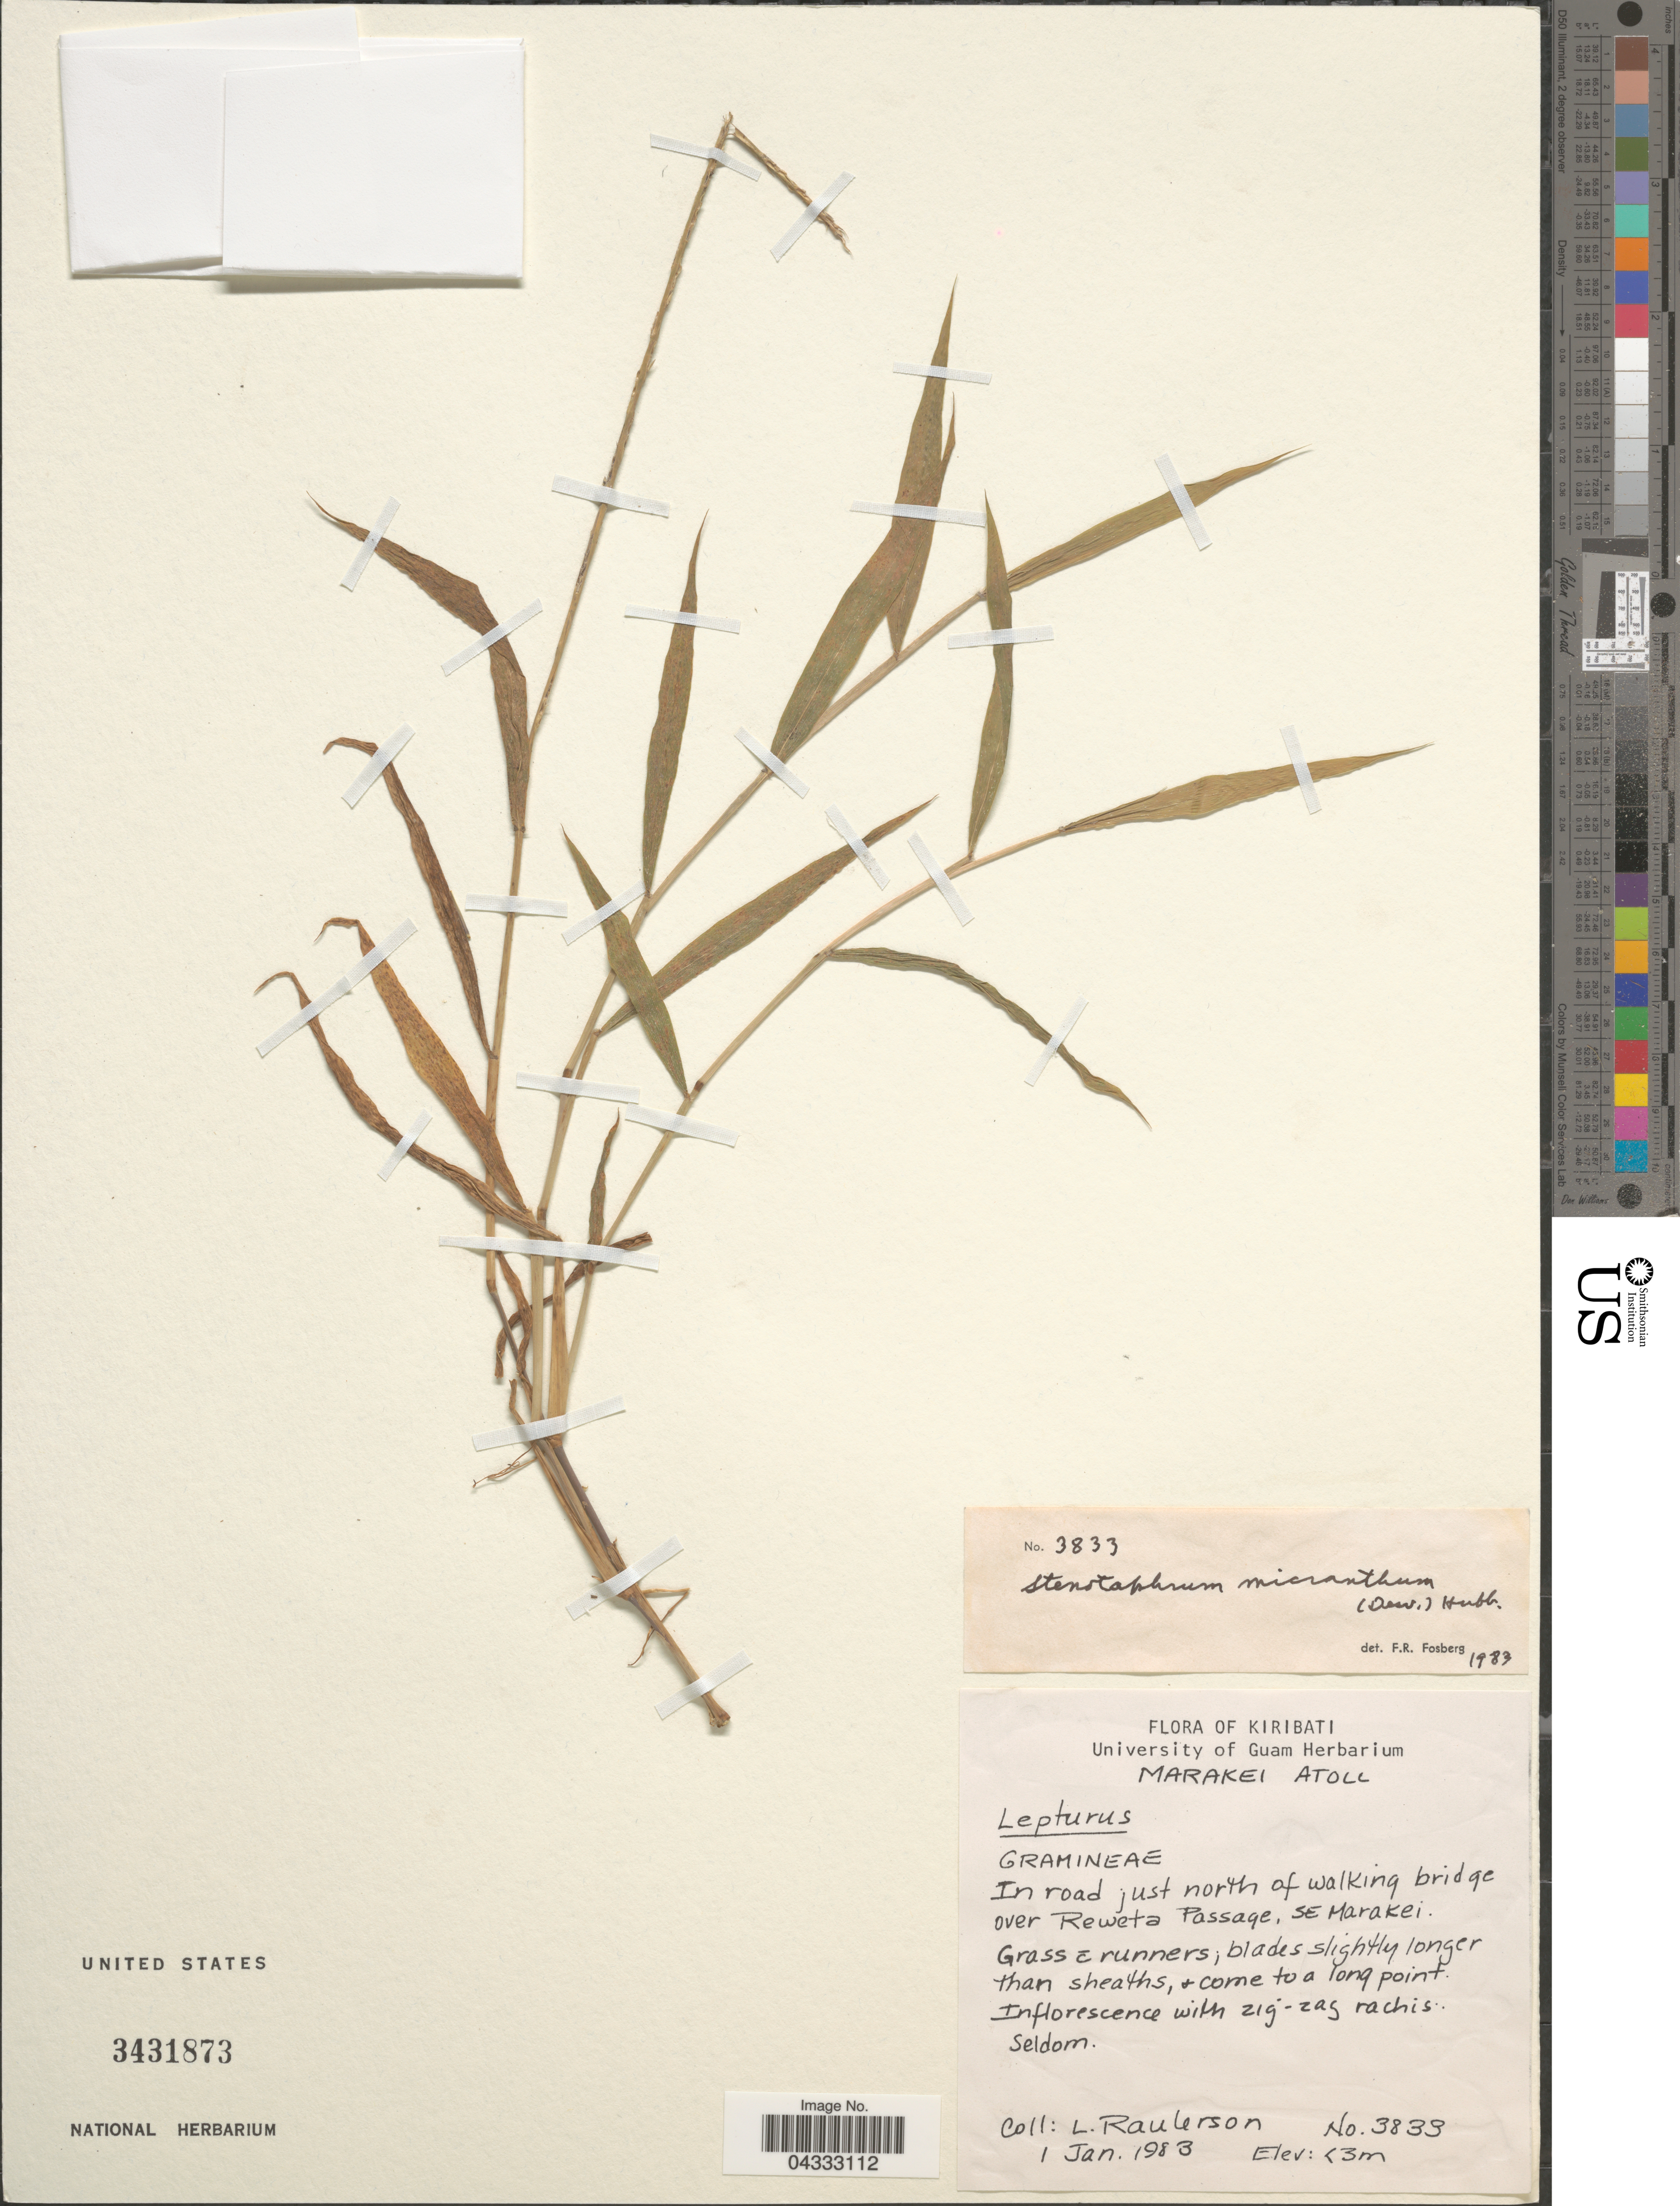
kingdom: Plantae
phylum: Tracheophyta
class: Liliopsida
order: Poales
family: Poaceae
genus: Stenotaphrum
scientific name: Stenotaphrum micranthum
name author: (Desv.) C.E. Hubb.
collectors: L. Raulerson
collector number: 3833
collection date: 1983-06-01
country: Kiribati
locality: Marakei Atoll. In road just north of walking bridge over Reweta Passage, SE Marakei.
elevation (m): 3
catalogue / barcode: US 3431873